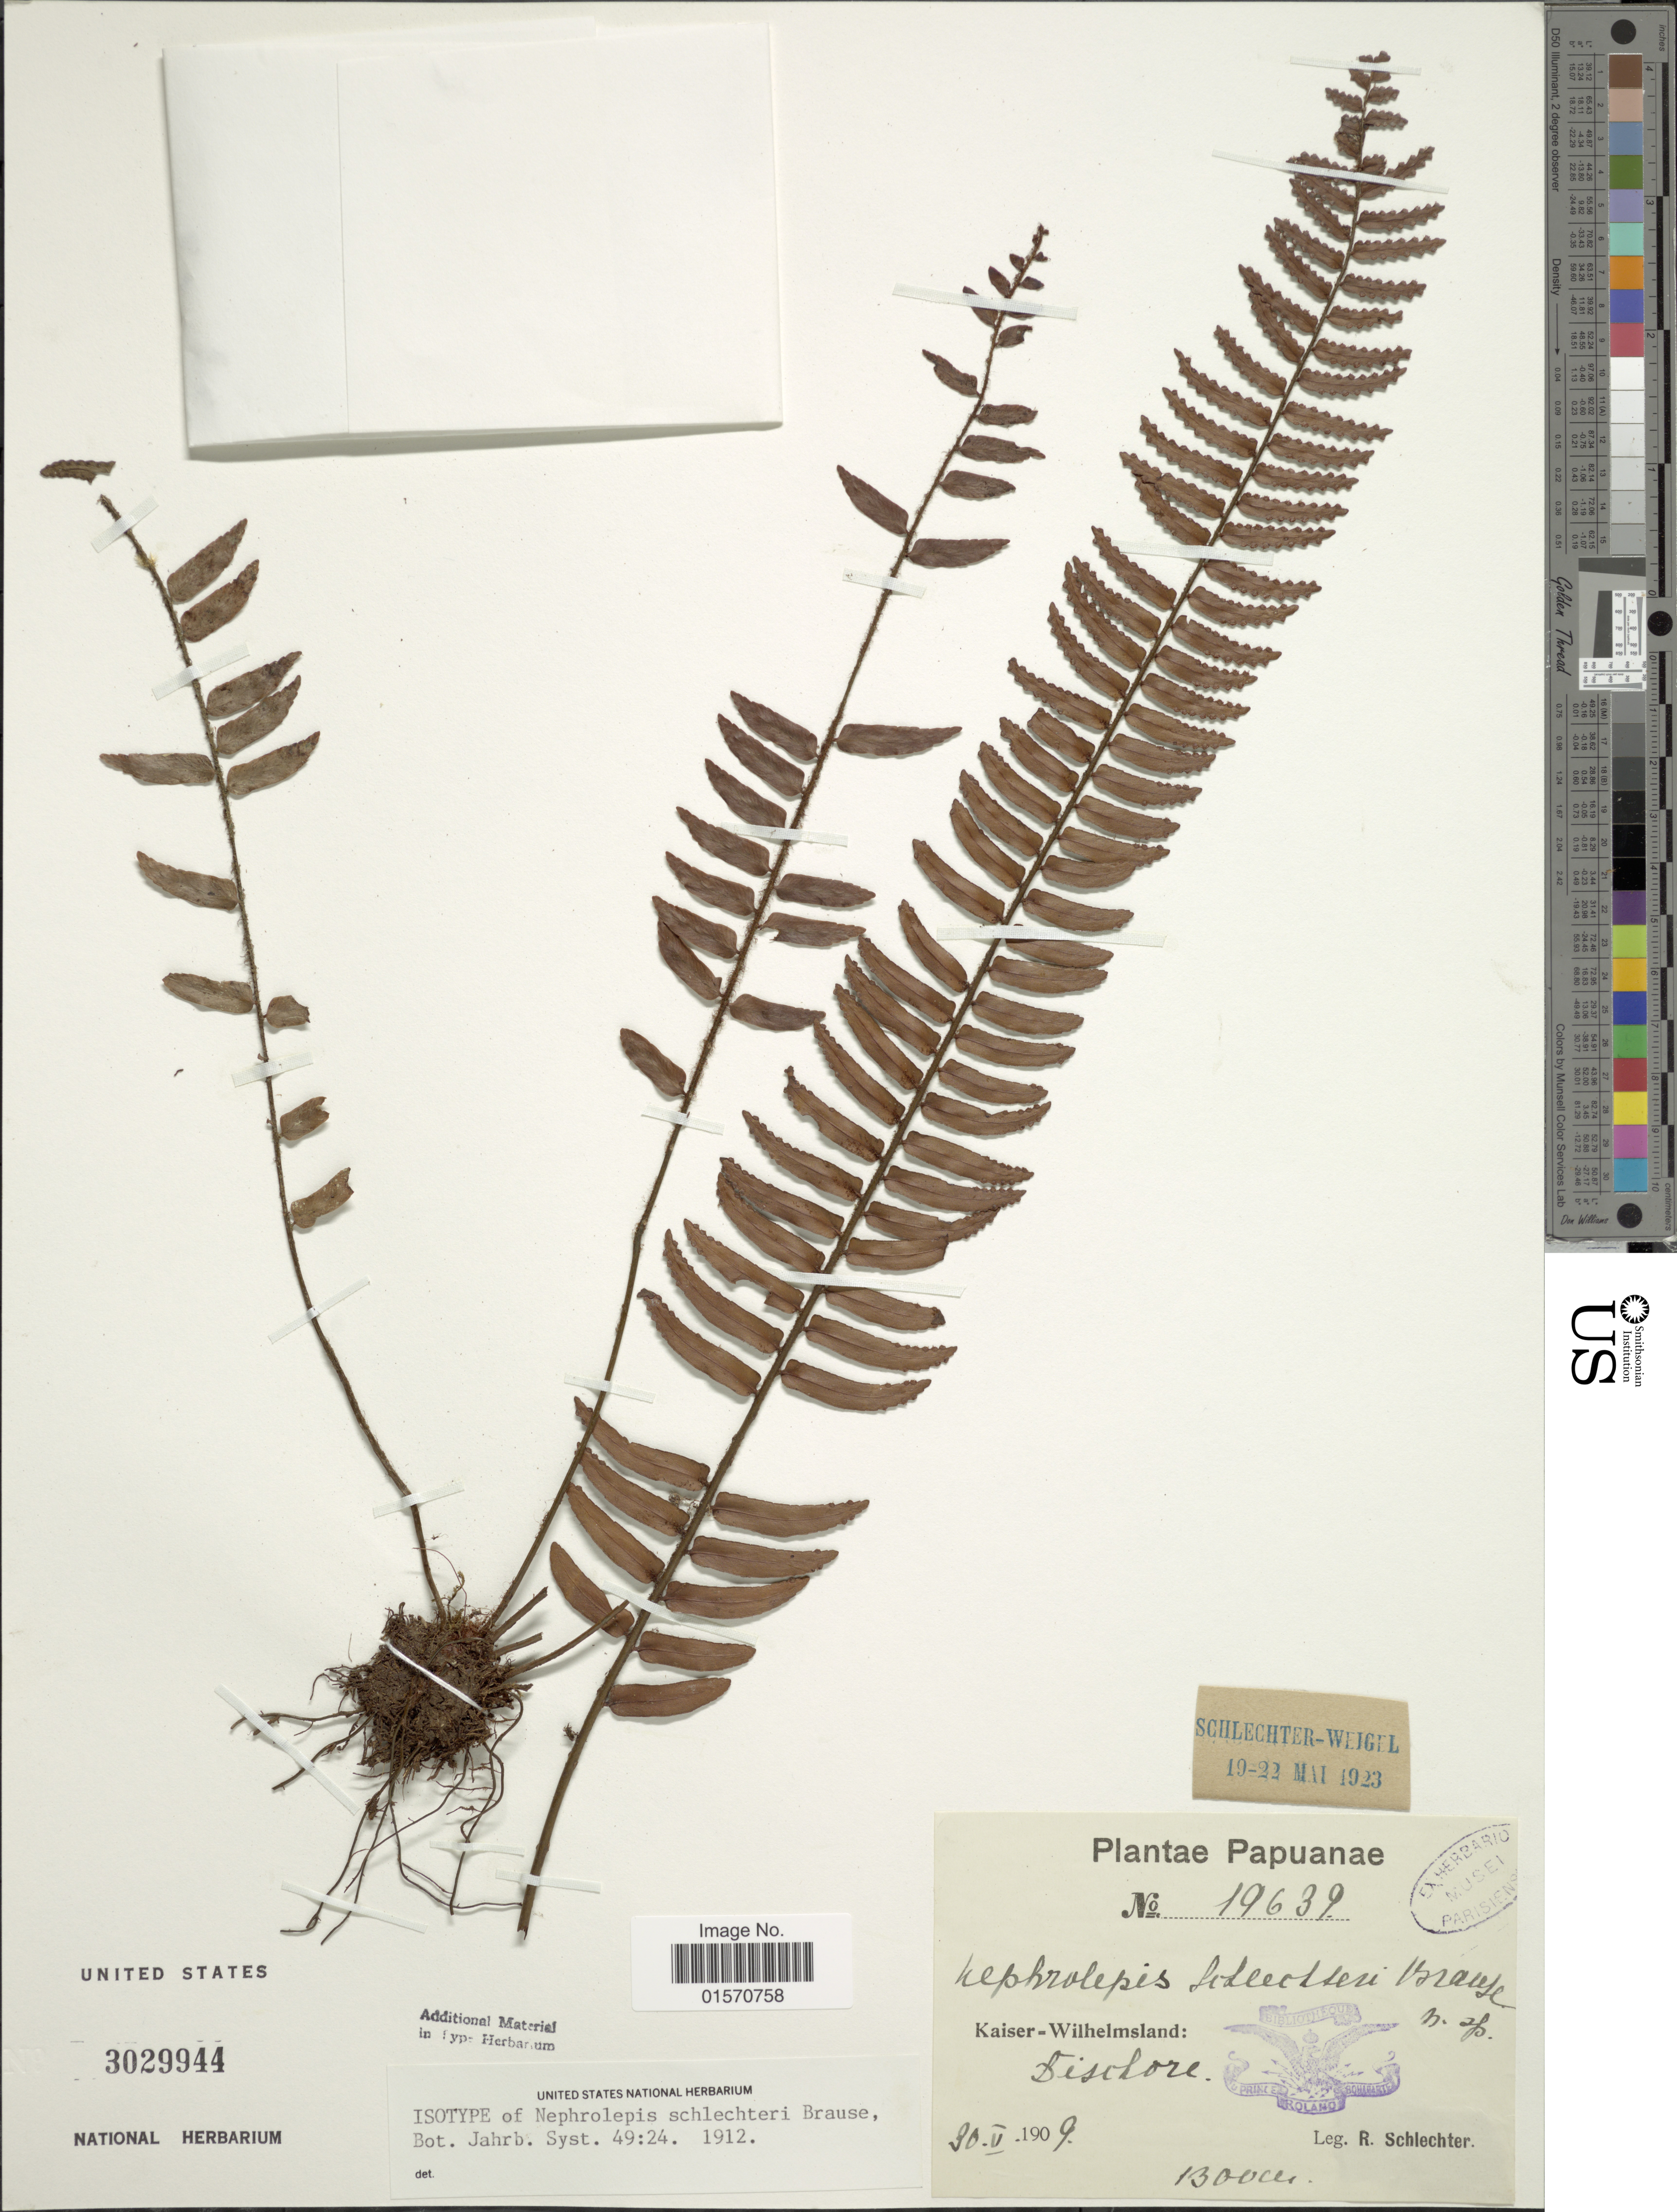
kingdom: Plantae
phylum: Tracheophyta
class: Polypodiopsida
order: Polypodiales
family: Nephrolepidaceae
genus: Nephrolepis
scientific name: Nephrolepis schlechteri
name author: Brause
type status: Isotype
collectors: F. R. R. Schlechter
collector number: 19639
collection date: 1909-05-30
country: Papua New Guinea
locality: Papuanae. Kaiser-Wilhelmsland: Bischore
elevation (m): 1300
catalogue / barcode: US 3029944